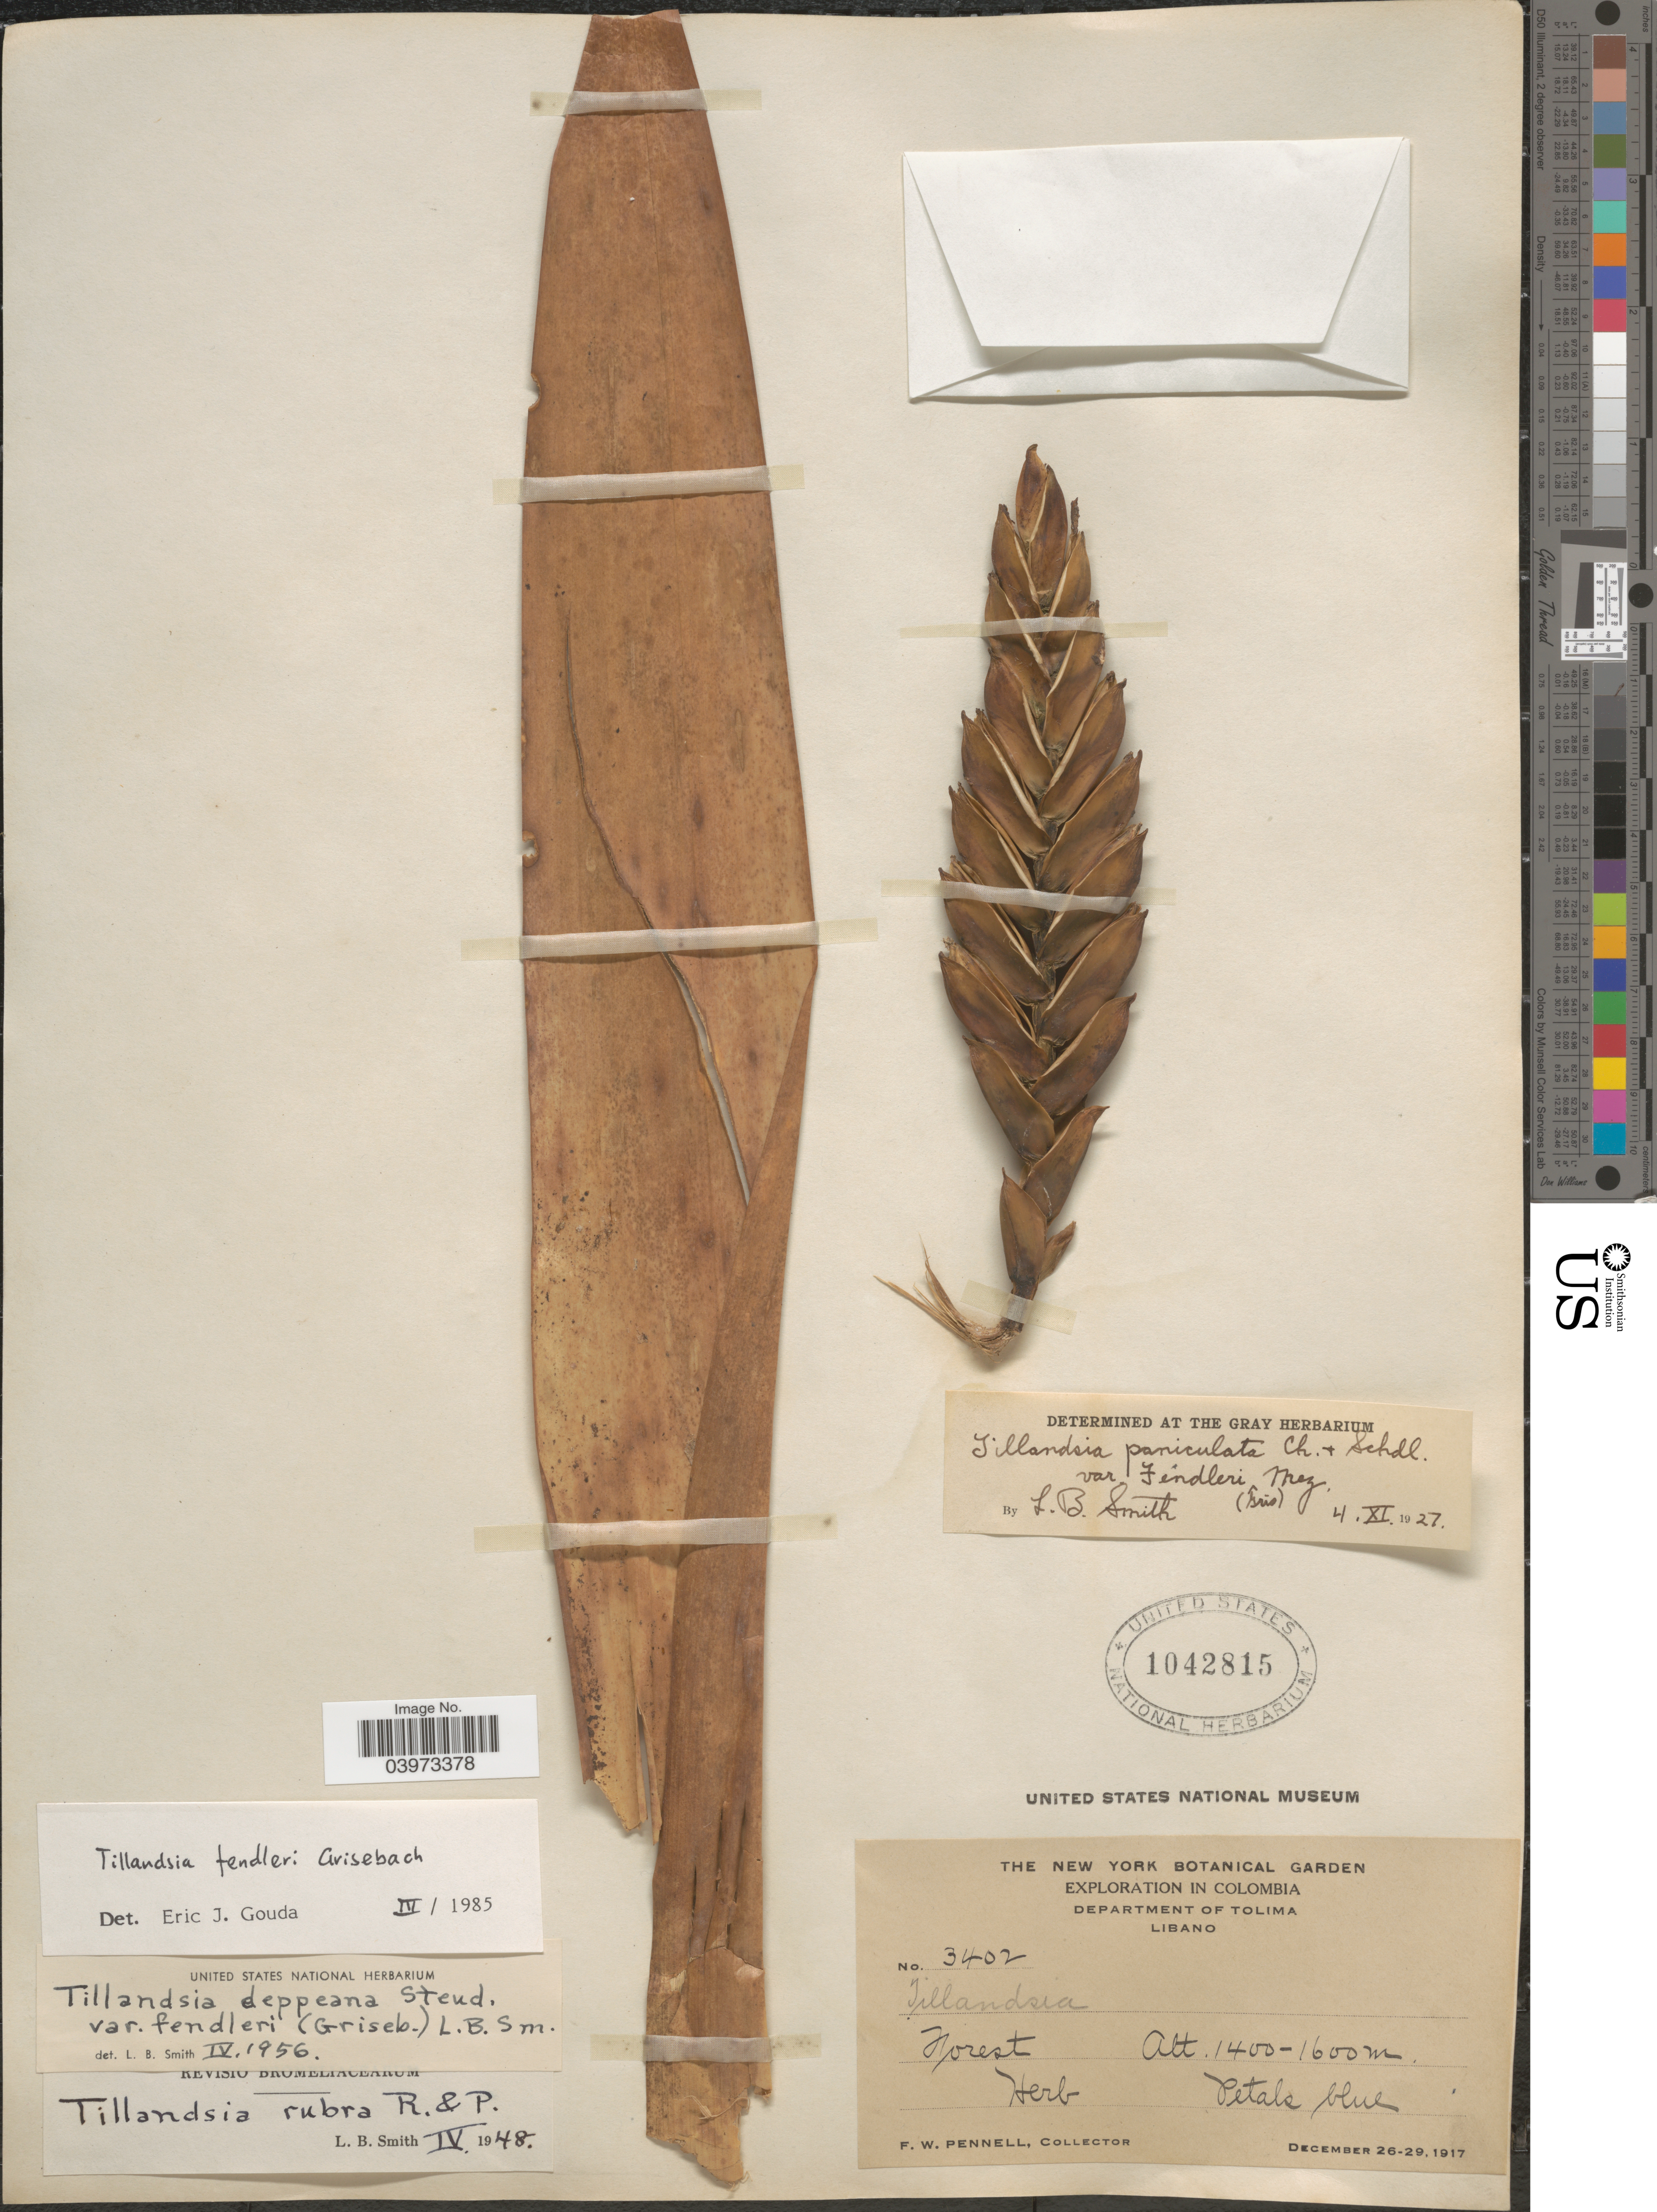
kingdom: Plantae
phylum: Tracheophyta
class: Liliopsida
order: Poales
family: Bromeliaceae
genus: Tillandsia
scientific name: Tillandsia fendleri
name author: Griseb.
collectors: F. W. Pennell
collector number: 3402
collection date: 1917-12-26/1917-12-29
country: Colombia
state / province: Tolima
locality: Exploration in Columbia. Department of Tolima. Libano.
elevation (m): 1400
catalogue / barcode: US 1042815